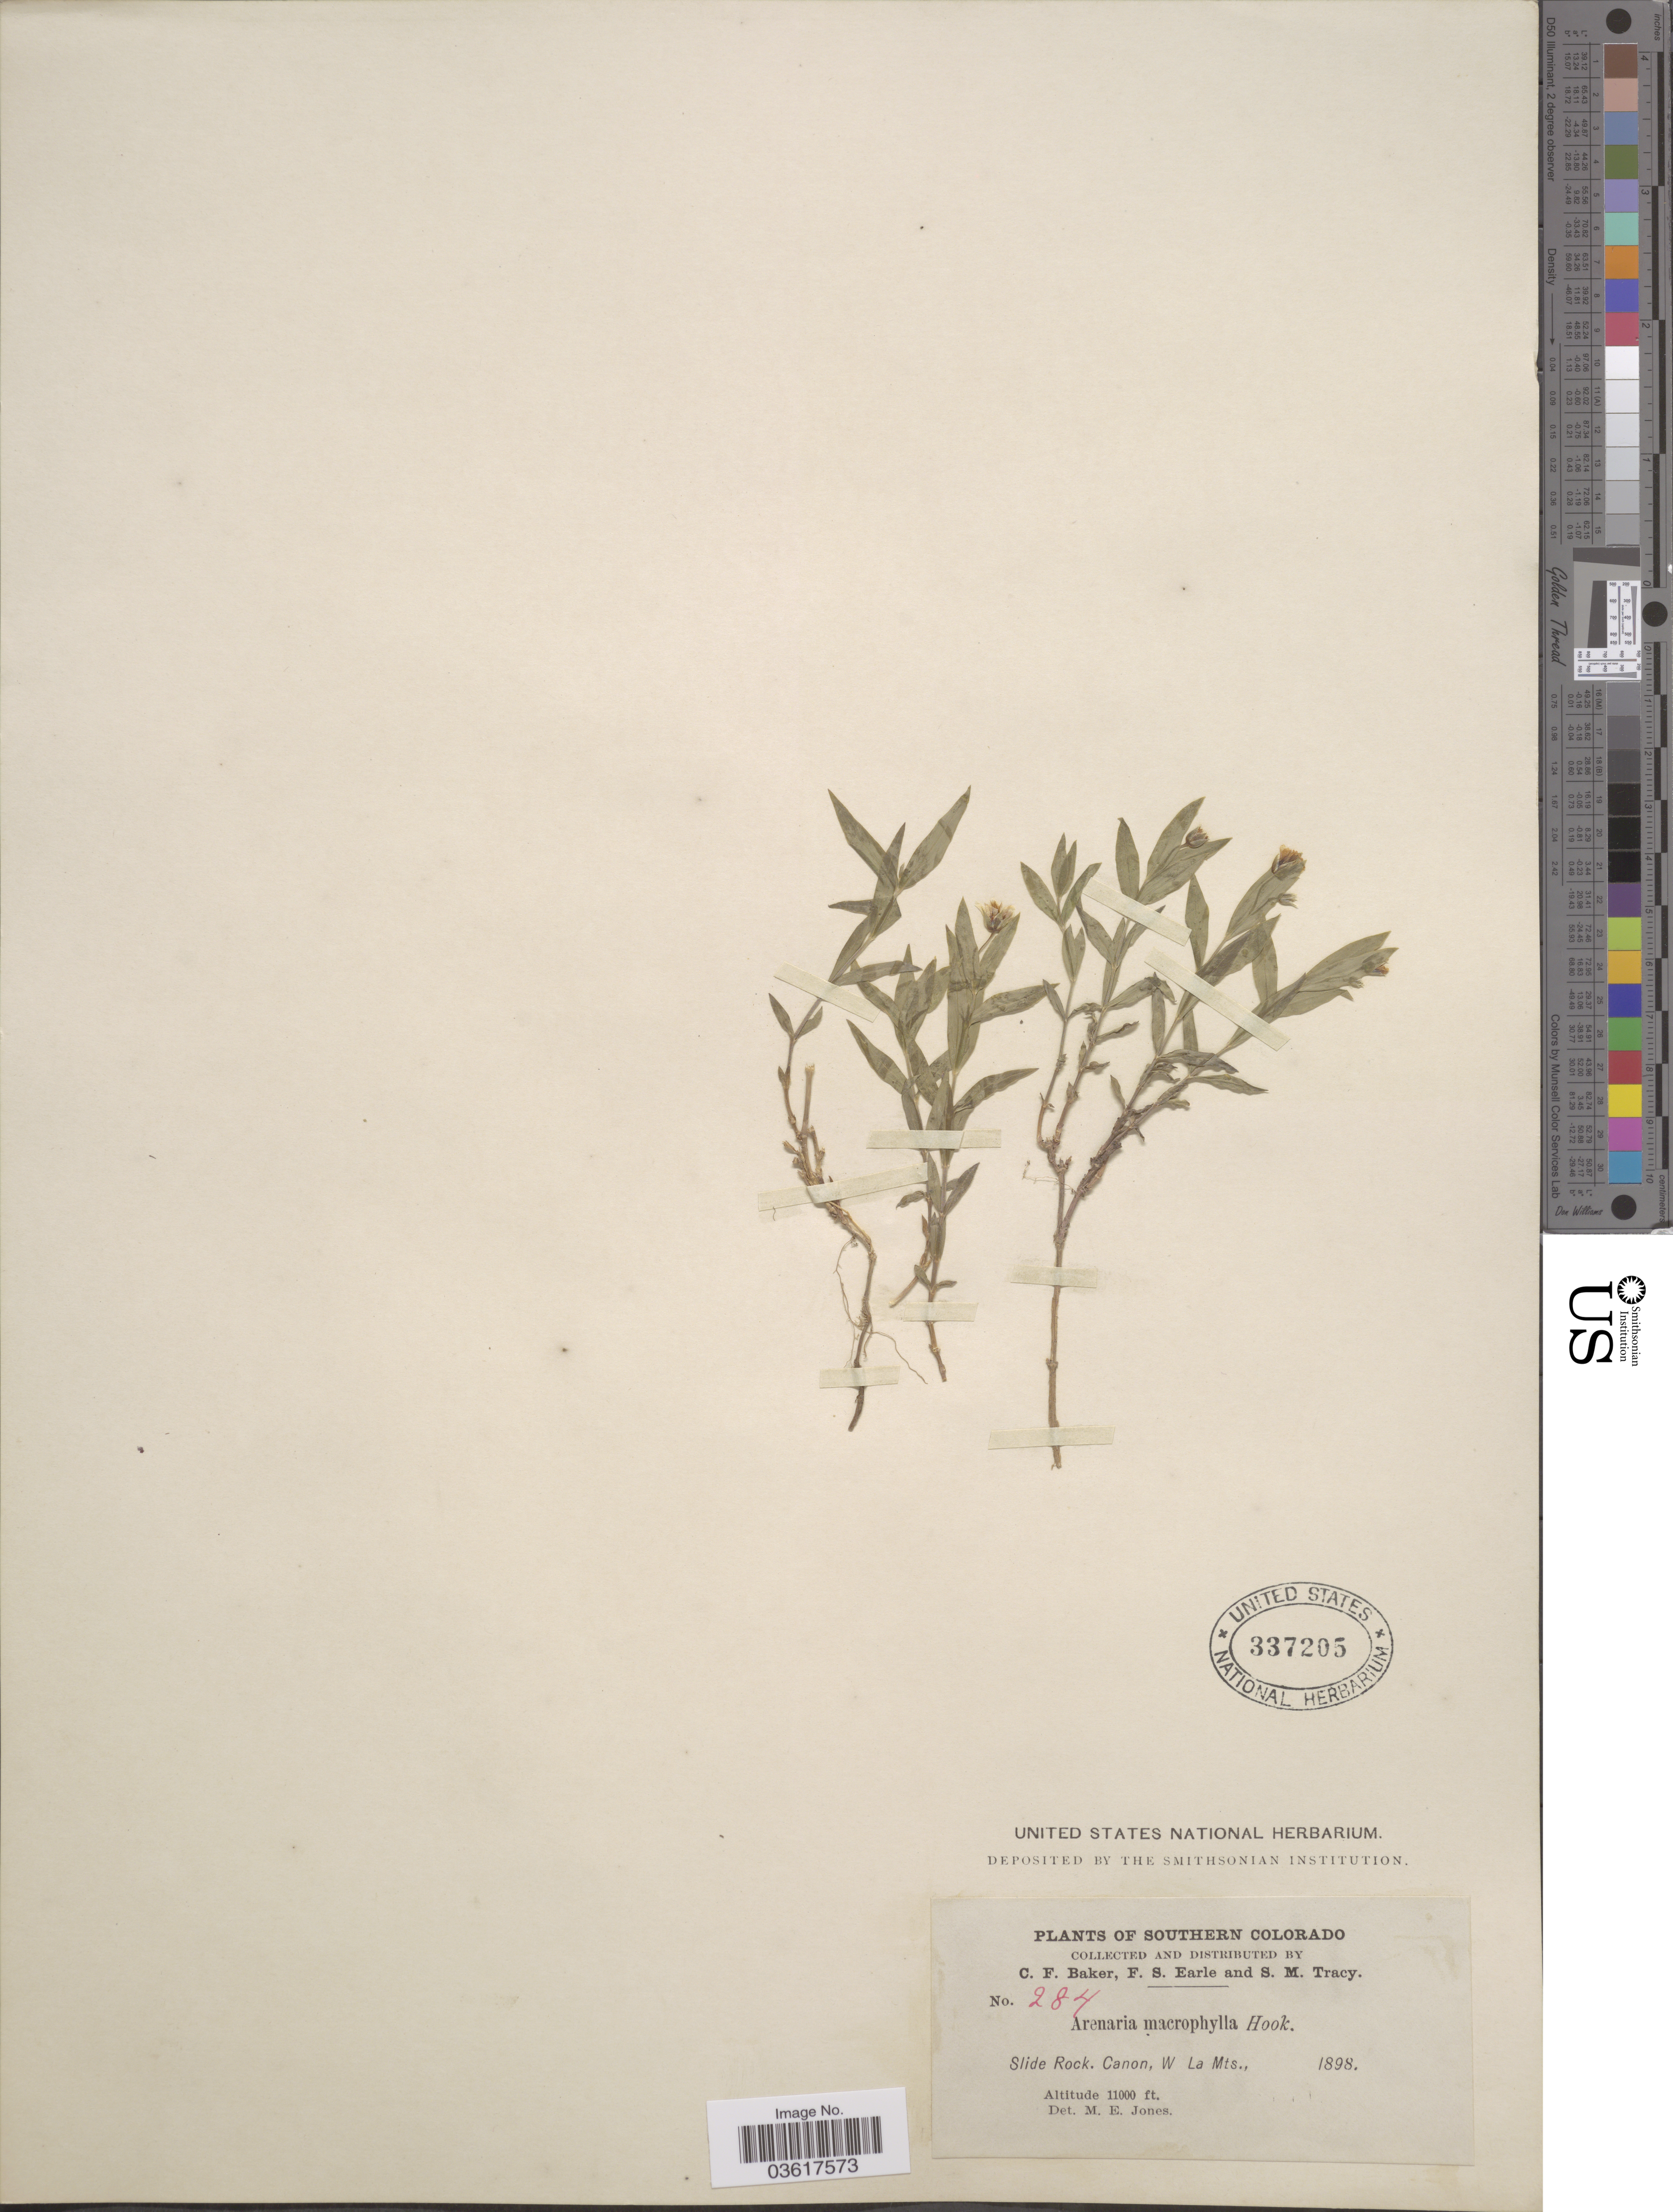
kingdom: Plantae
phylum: Tracheophyta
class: Magnoliopsida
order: Caryophyllales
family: Caryophyllaceae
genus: Moehringia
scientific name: Moehringia macrophylla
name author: (Hook.) Fenzl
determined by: Strong, Mark T., (BOT), Smithsonian Institution - National Museum of Natural History (UNITED STATES)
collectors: C. F. Baker, F. S. Earle & S. M. Tracy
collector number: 284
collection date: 1898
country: United States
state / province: Colorado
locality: Southern Colorado. Slide Rock. Canon, W La Mts.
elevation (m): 3353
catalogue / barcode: US 337205